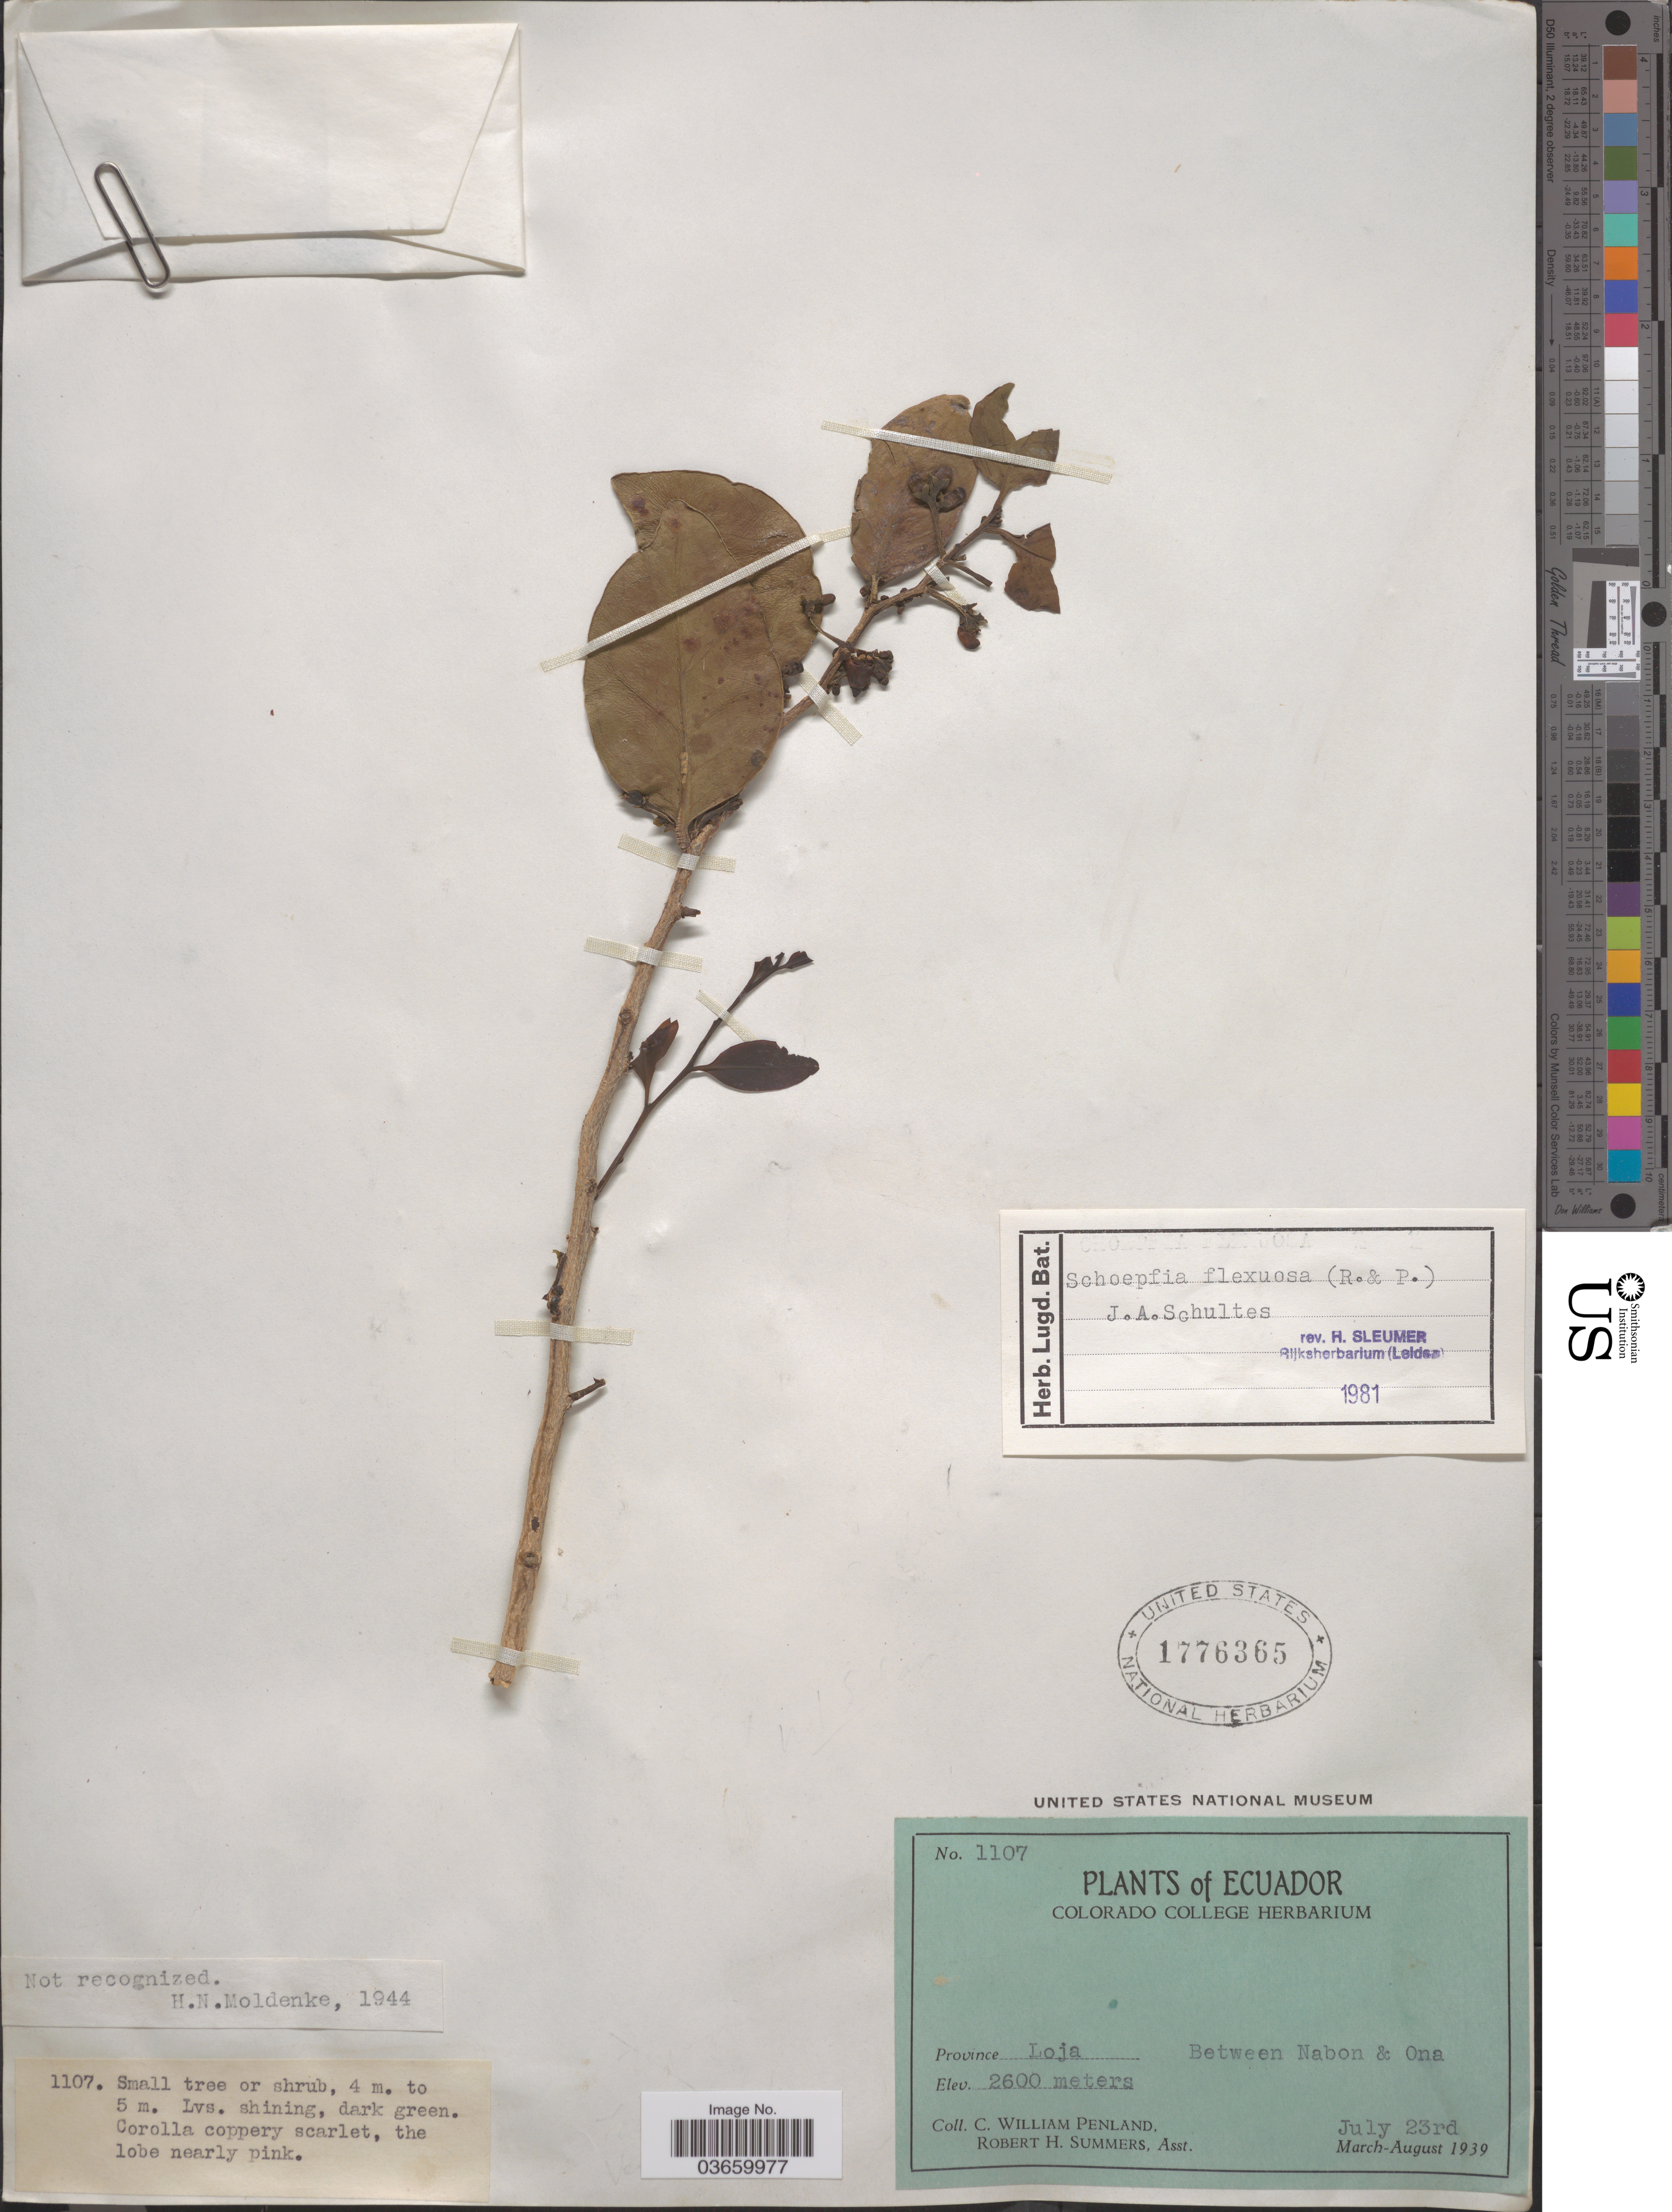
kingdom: Plantae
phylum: Tracheophyta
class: Magnoliopsida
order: Santalales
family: Schoepfiaceae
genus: Schoepfia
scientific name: Schoepfia flexuosa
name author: Roem. & Schult.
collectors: C. W. Penland & R. Summers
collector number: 1107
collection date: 1939-07-23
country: Ecuador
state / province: Loja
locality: Between Nabon & Ona.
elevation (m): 2600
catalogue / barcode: US 1776365